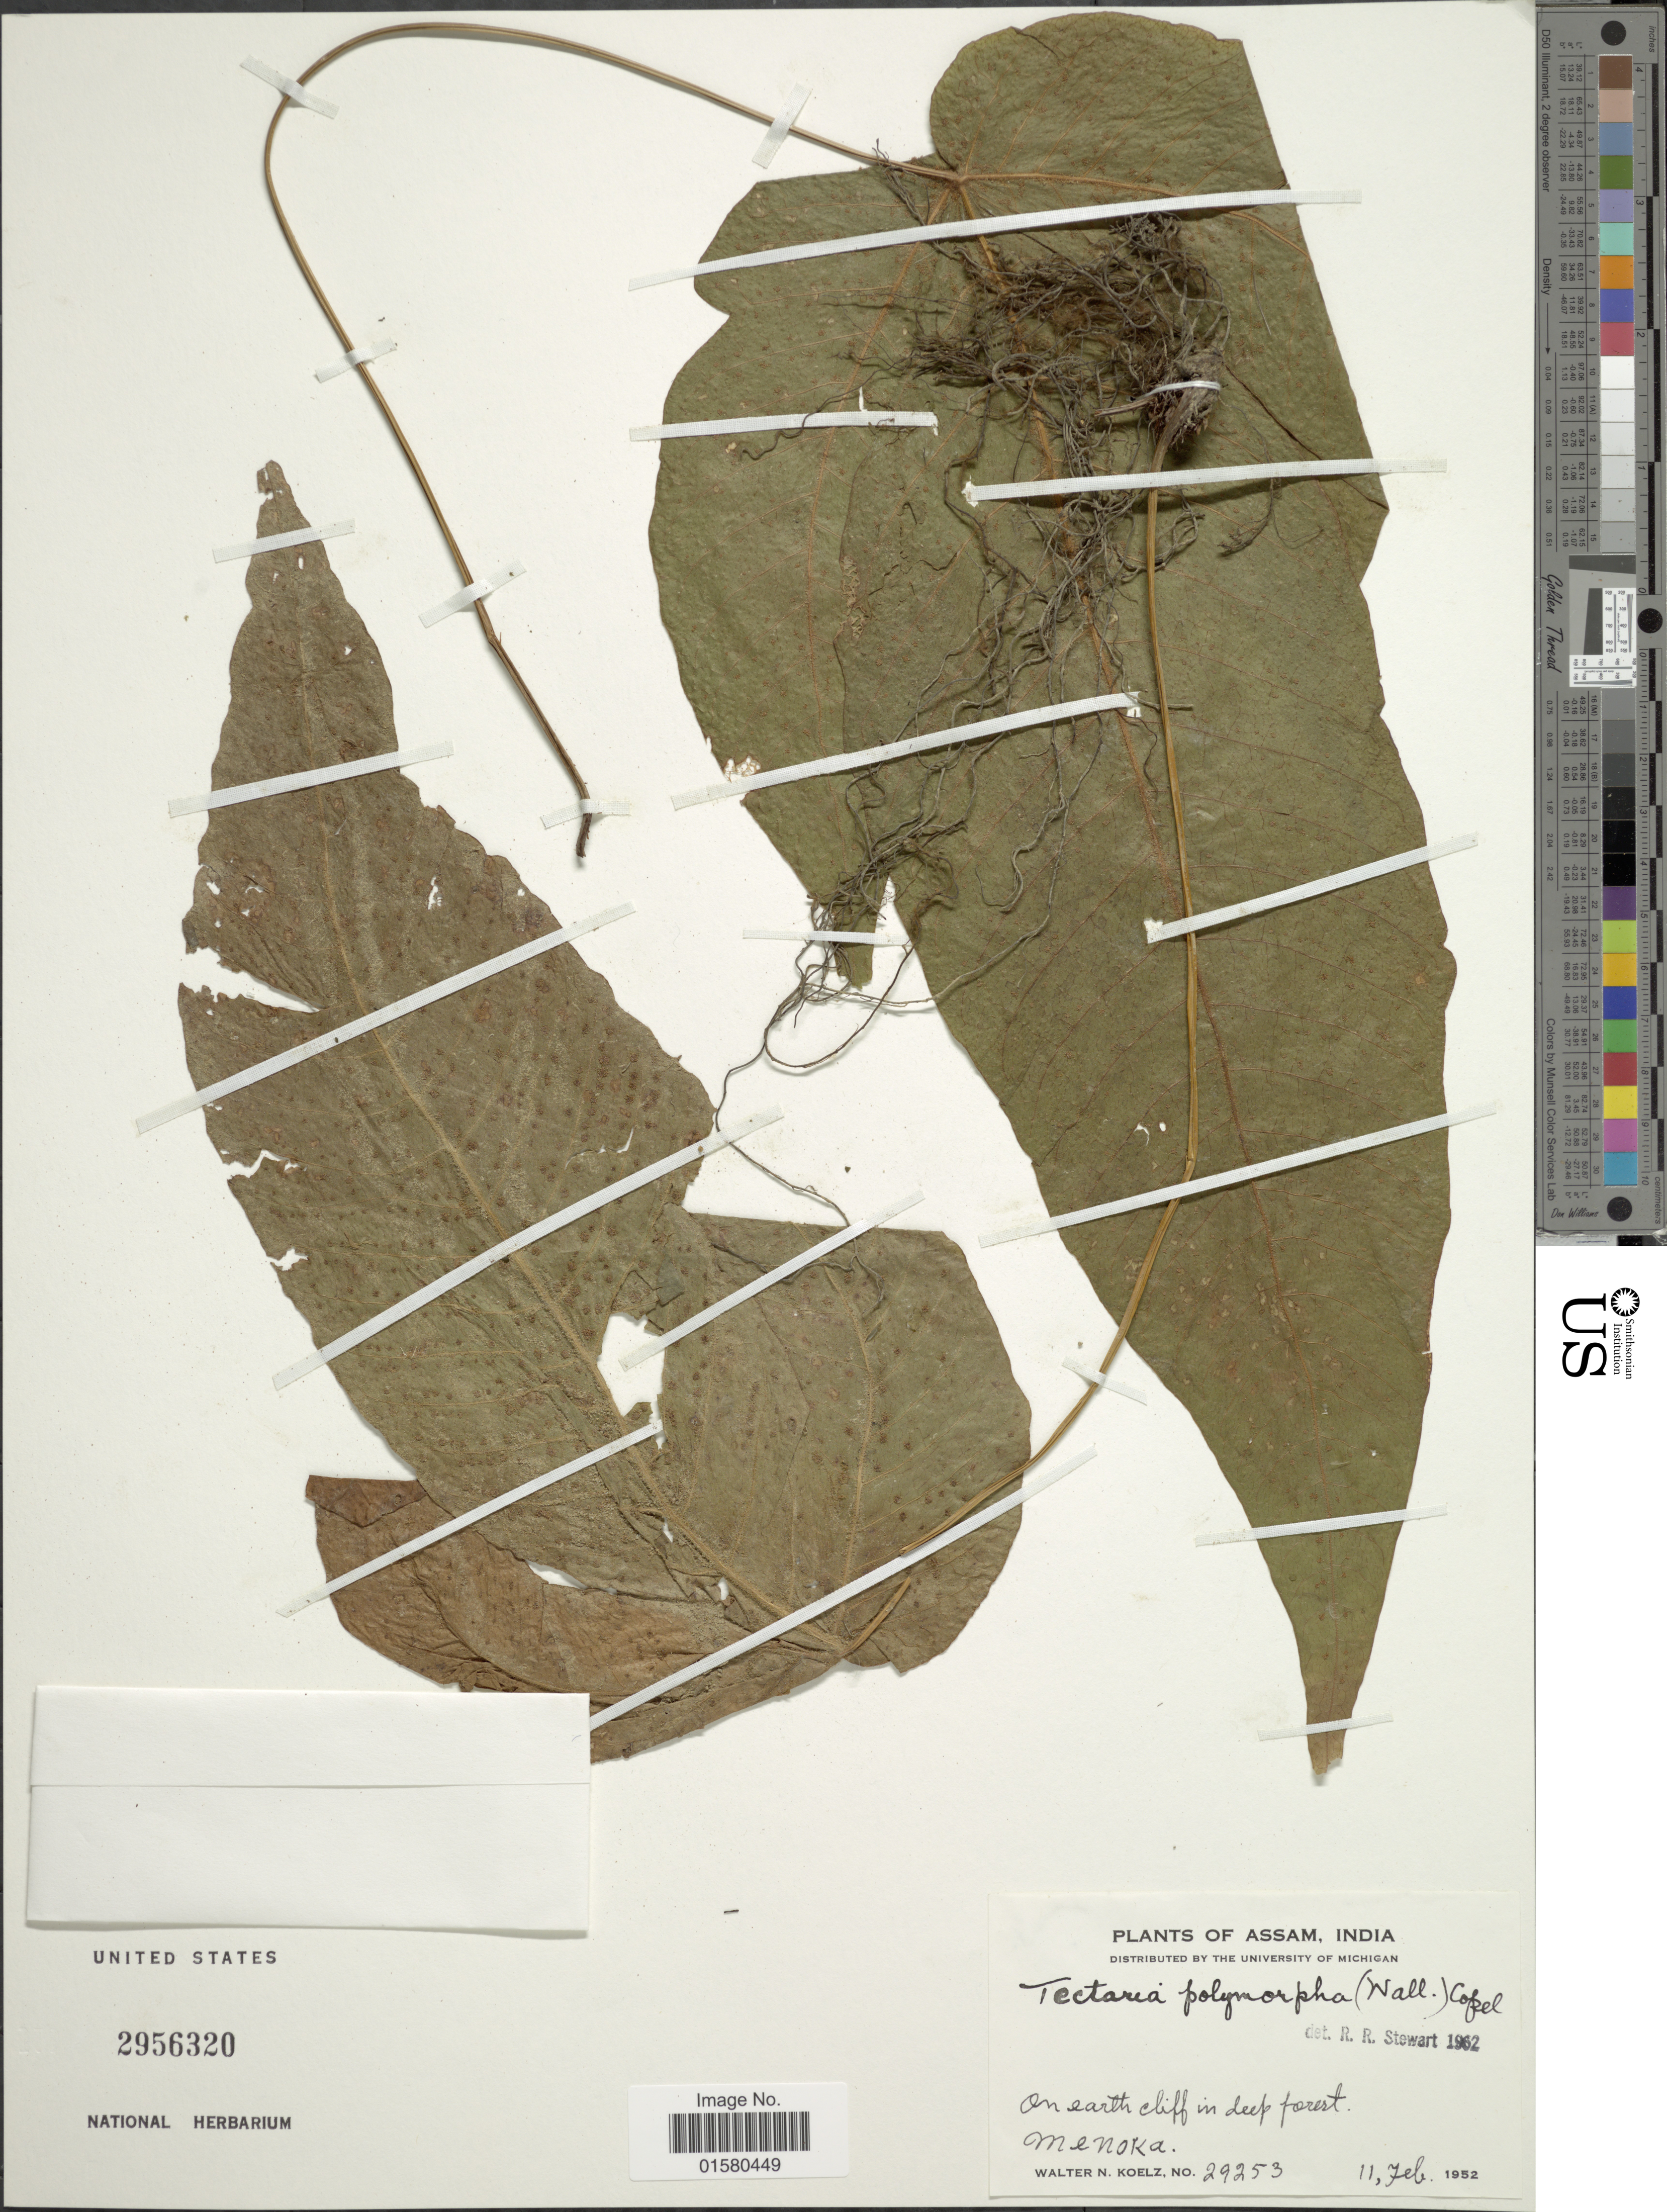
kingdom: Plantae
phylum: Tracheophyta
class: Polypodiopsida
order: Polypodiales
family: Tectariaceae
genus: Tectaria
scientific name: Tectaria polymorpha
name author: (Wall. ex Hook.) Copel.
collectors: W. N. Koelz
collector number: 29253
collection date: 1952-02-11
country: India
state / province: Assam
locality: On earth cliff in deep forest, Menoka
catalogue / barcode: US 2956320